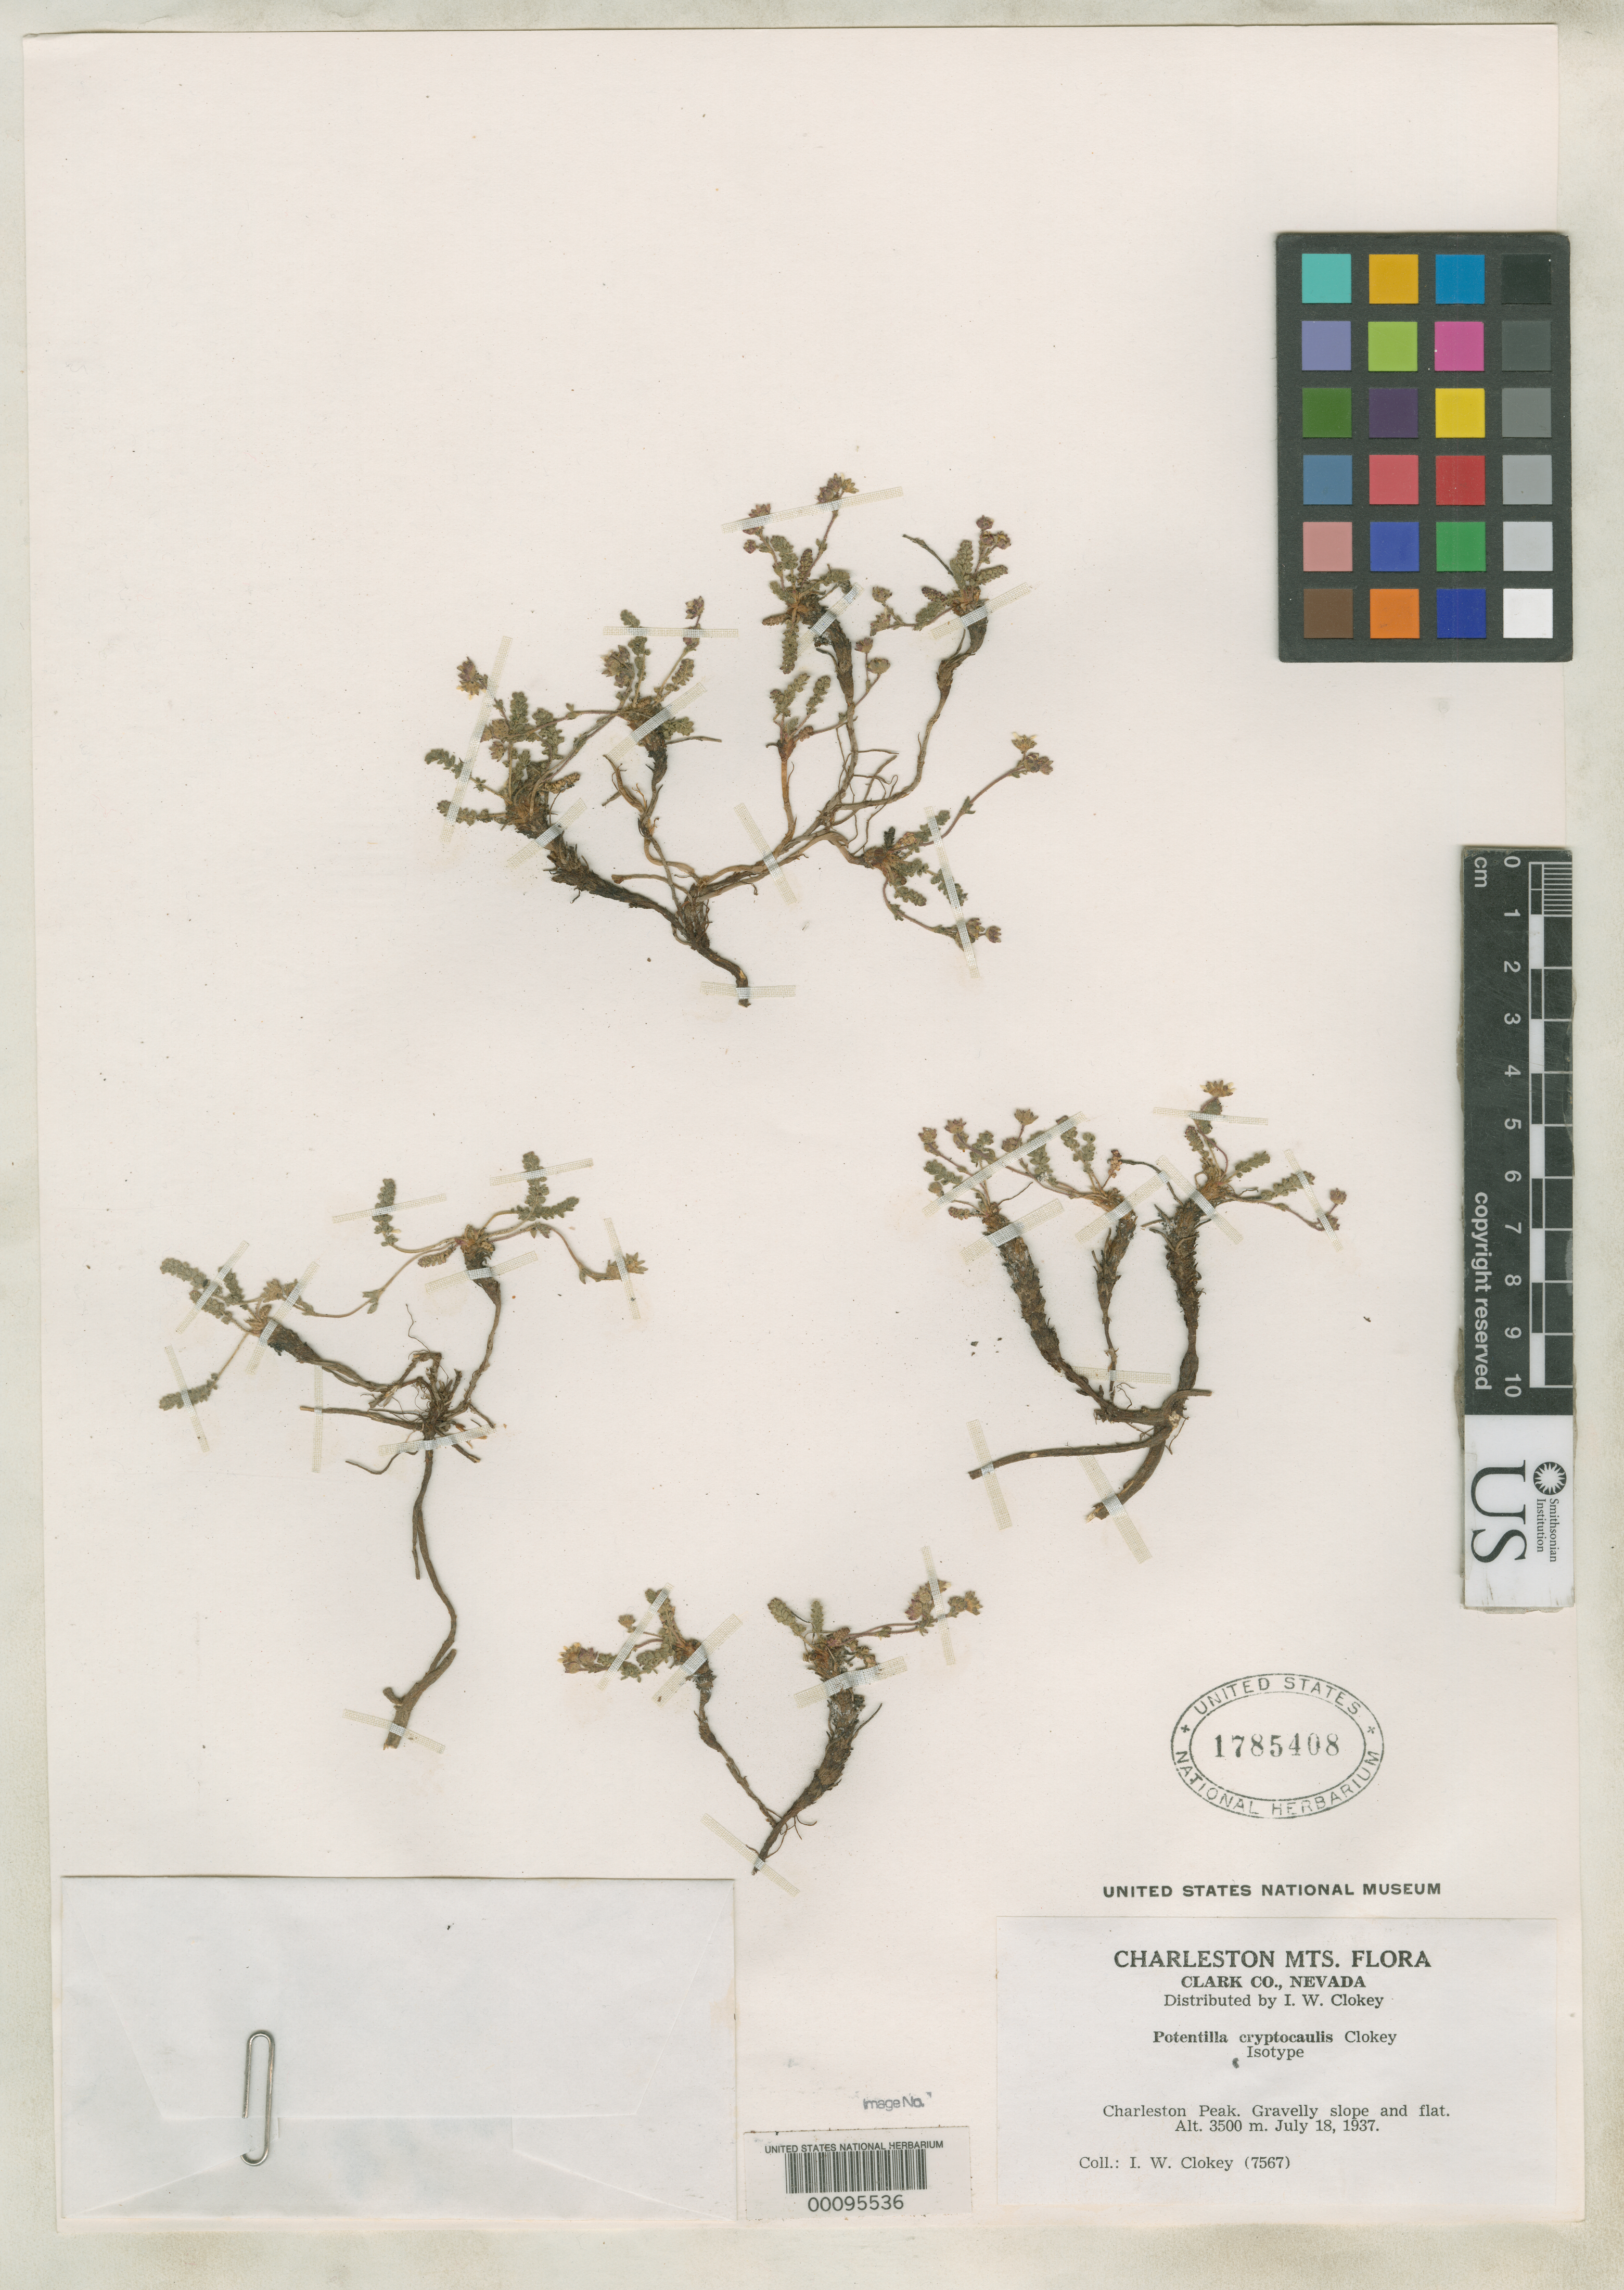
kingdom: Plantae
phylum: Tracheophyta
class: Magnoliopsida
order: Rosales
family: Rosaceae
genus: Potentilla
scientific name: Potentilla cryptocaulis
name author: Clokey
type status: Isotype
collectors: I. W. Clokey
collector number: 7567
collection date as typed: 18 Jul 1937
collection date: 1937-07-18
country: United States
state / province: Nevada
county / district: Clark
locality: Charleston Peak, Charleston Mountains.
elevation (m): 3500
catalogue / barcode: US 1785408